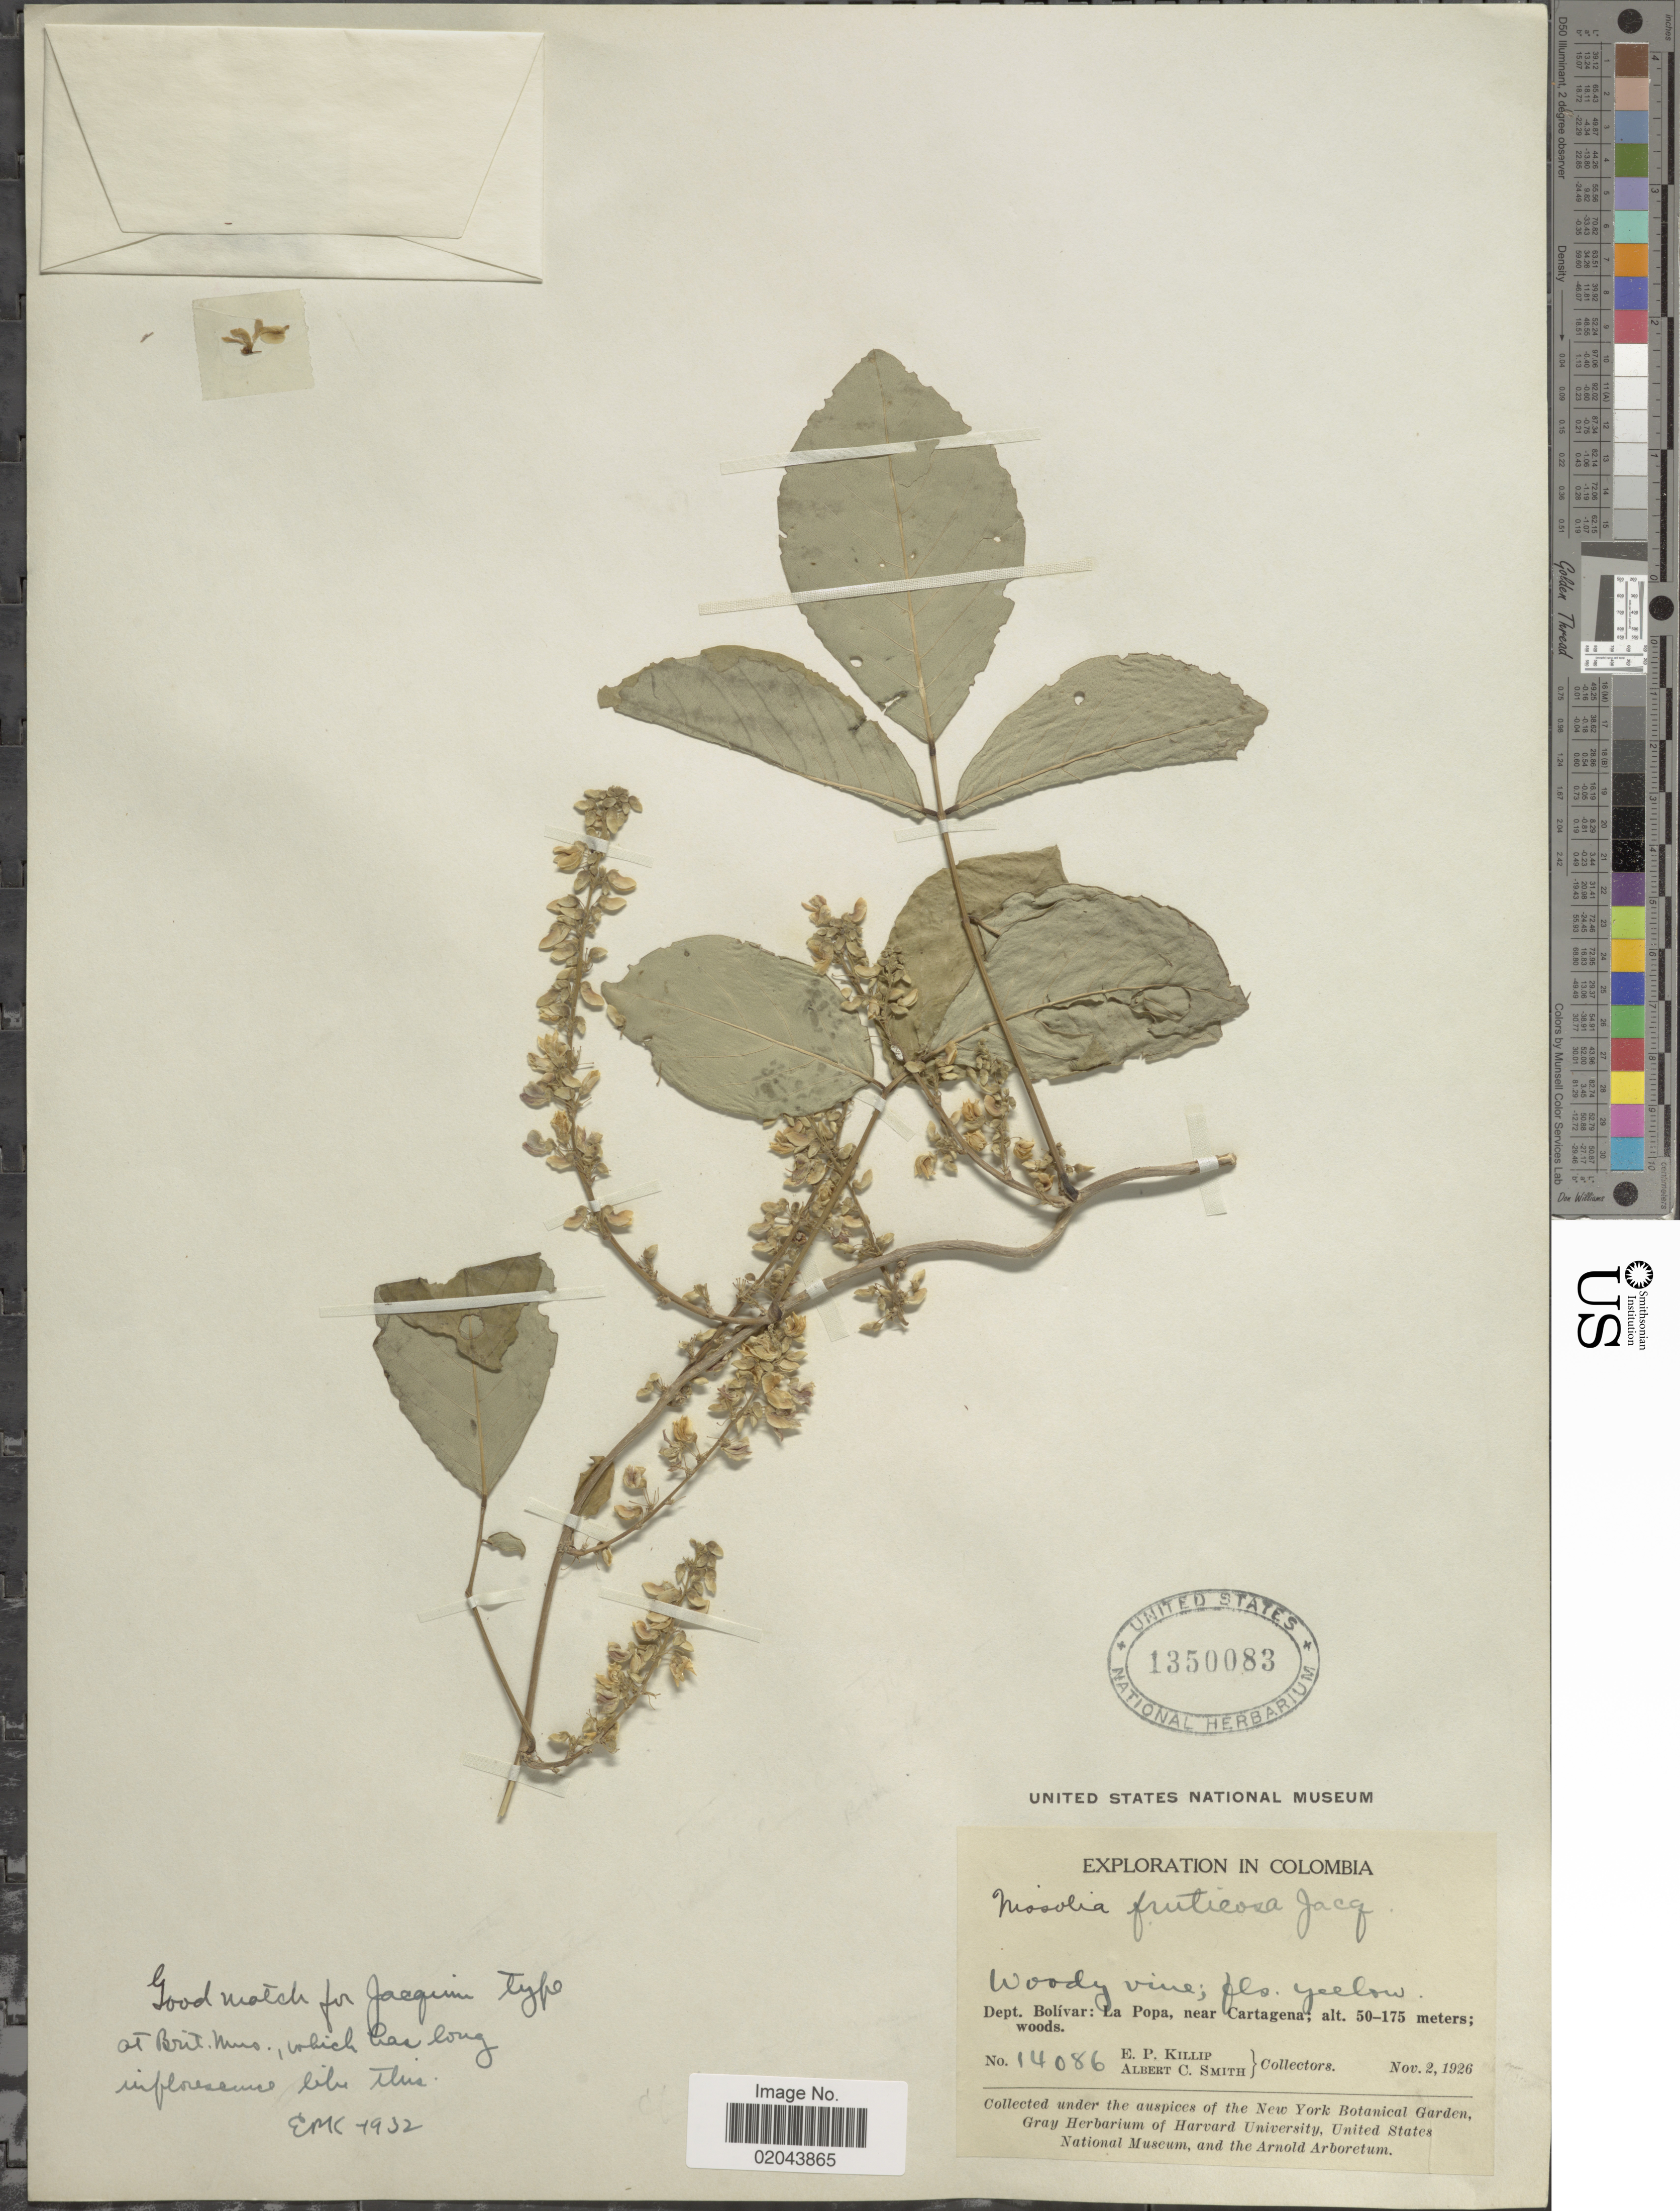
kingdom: Plantae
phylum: Tracheophyta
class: Magnoliopsida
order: Fabales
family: Fabaceae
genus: Nissolia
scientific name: Nissolia fruticosa var. fruticosa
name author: Jacq.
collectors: E. P. Killip & A. C. Smith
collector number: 14086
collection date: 1926-11-02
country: Colombia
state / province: Bolívar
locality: La Popa, near Cartagena.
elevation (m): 50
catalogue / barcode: US 1350083